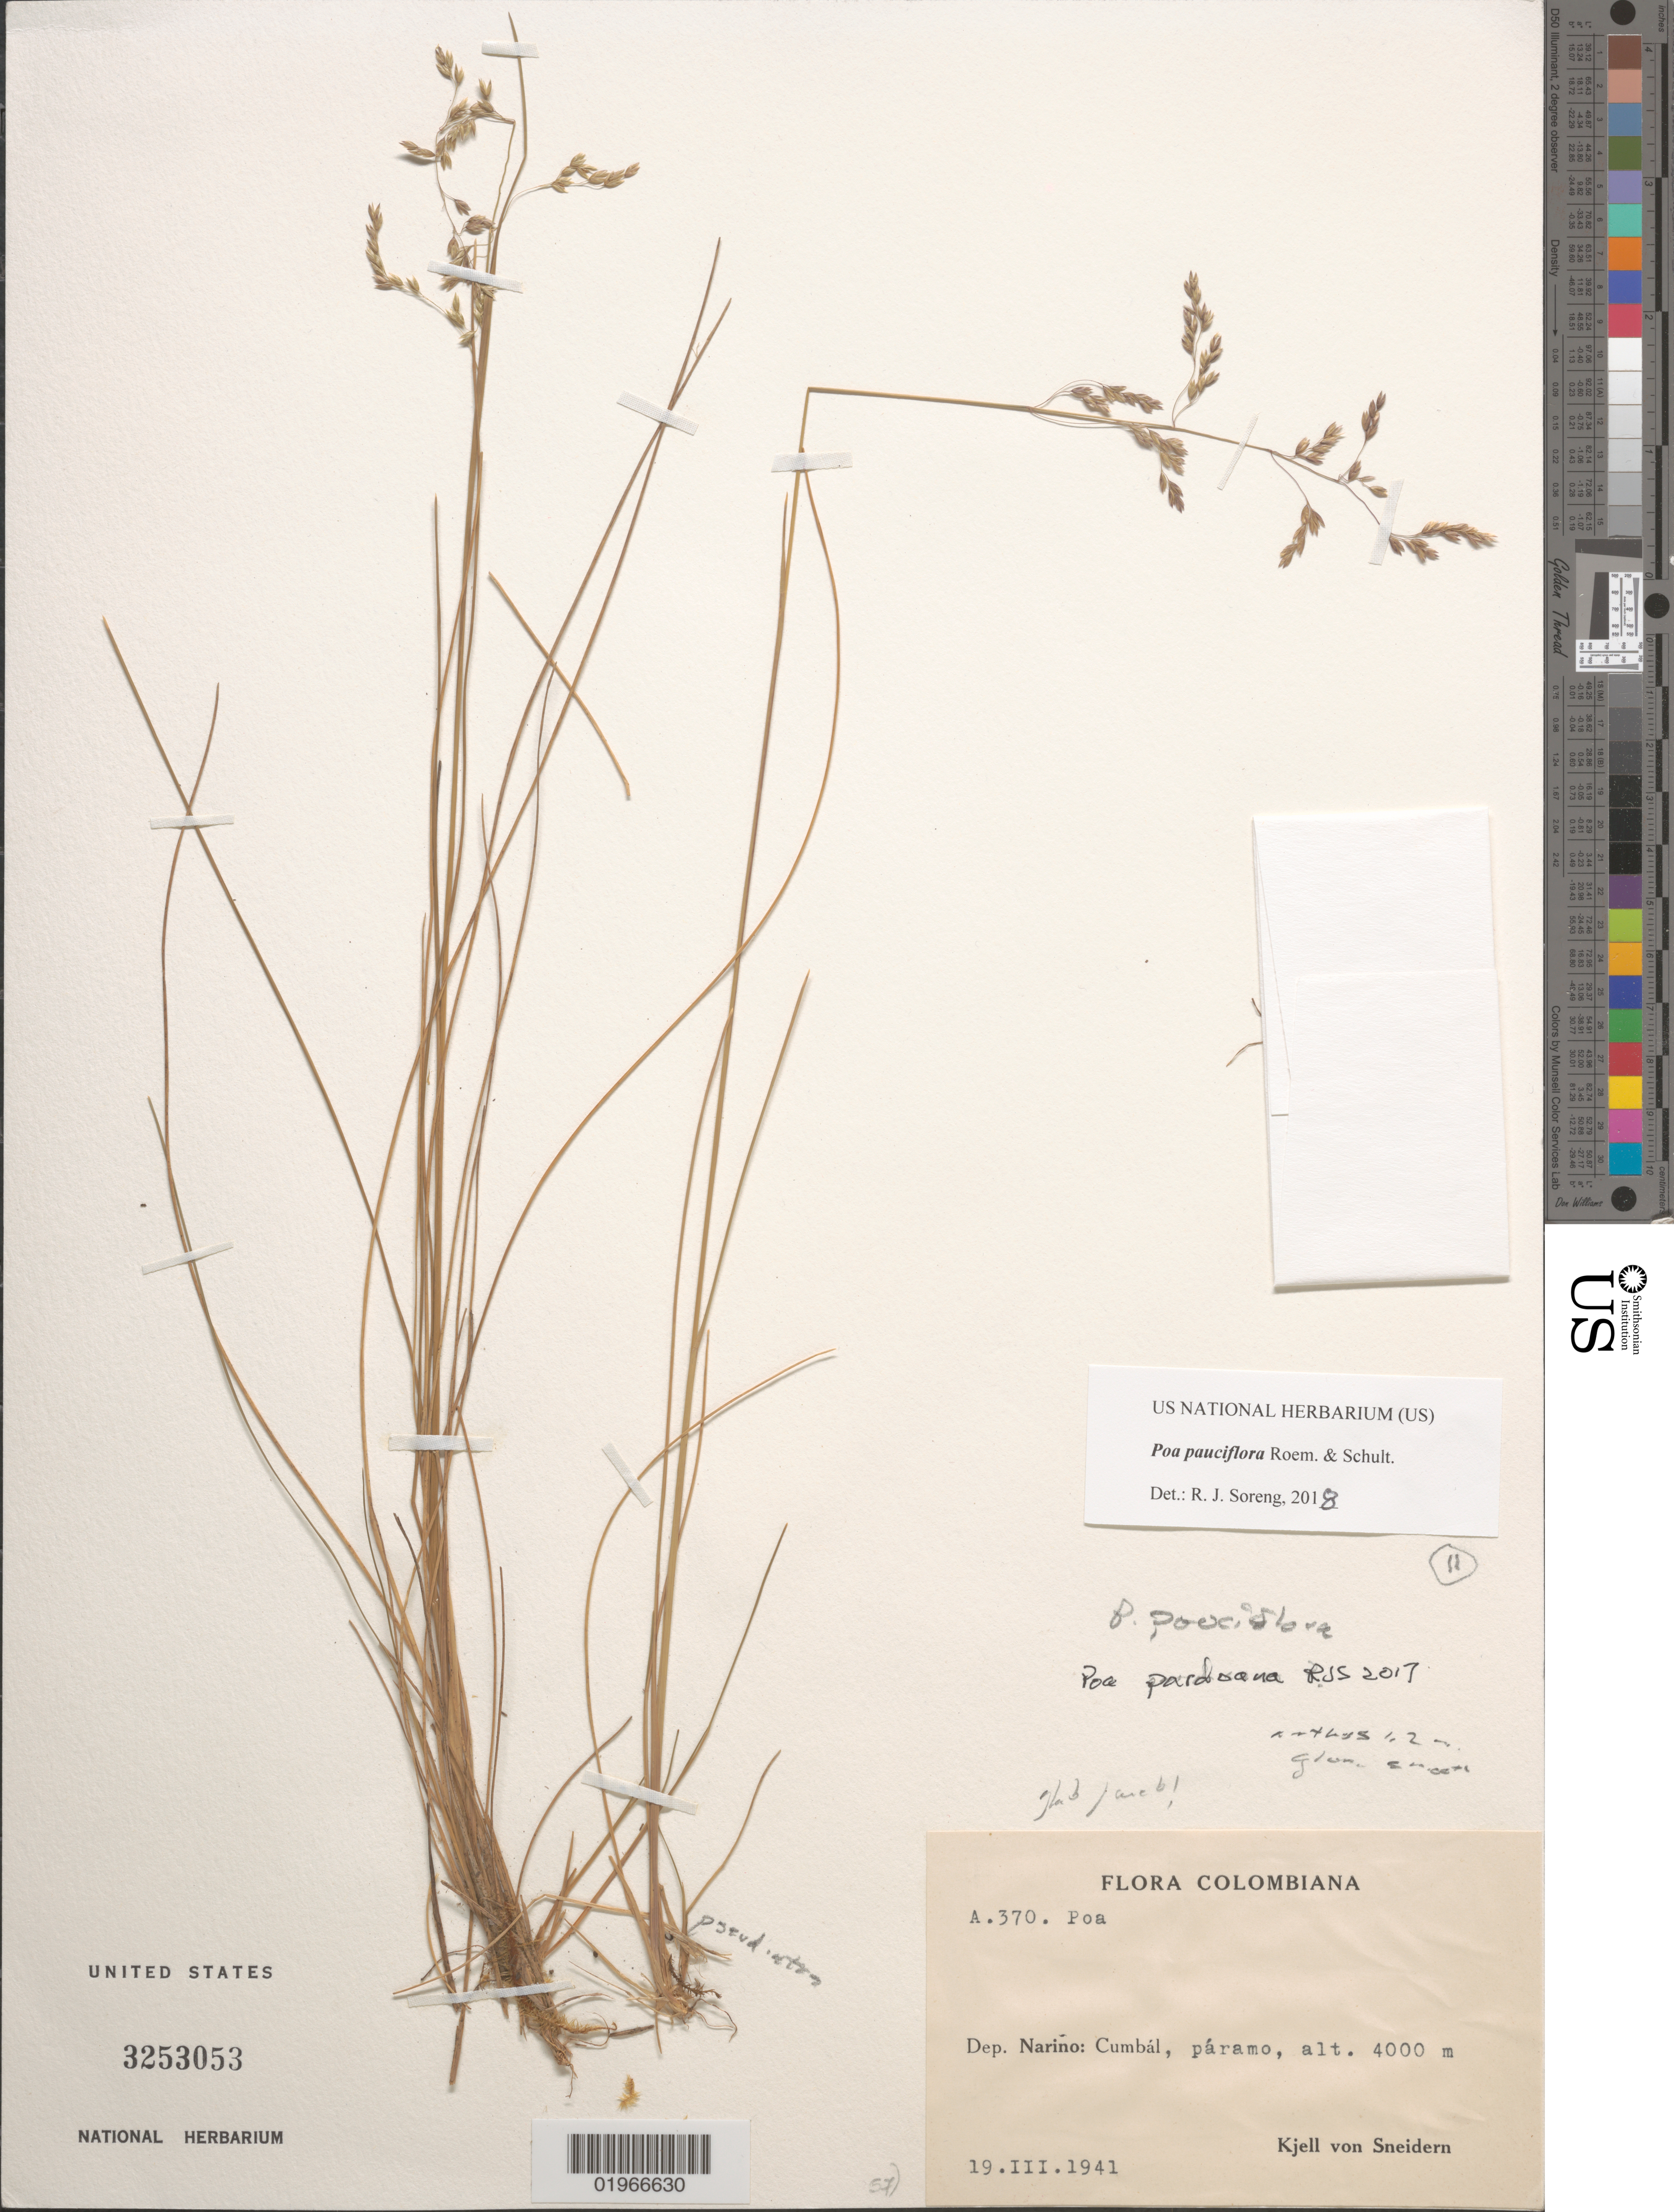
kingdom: Plantae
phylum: Tracheophyta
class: Liliopsida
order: Poales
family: Poaceae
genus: Poa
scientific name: Poa pauciflora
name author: Roem. & Schult.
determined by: Soreng, Robert J., Research Associate (BOT), Smithsonian Institution - National Museum of Natural History (UNITED STATES)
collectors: K. von Sneidern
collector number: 370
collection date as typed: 19.III.1941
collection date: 1941-03-19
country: Colombia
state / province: Nariño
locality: Cumbal, Paramo.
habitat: Paramo.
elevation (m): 4000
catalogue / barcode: US 3253053